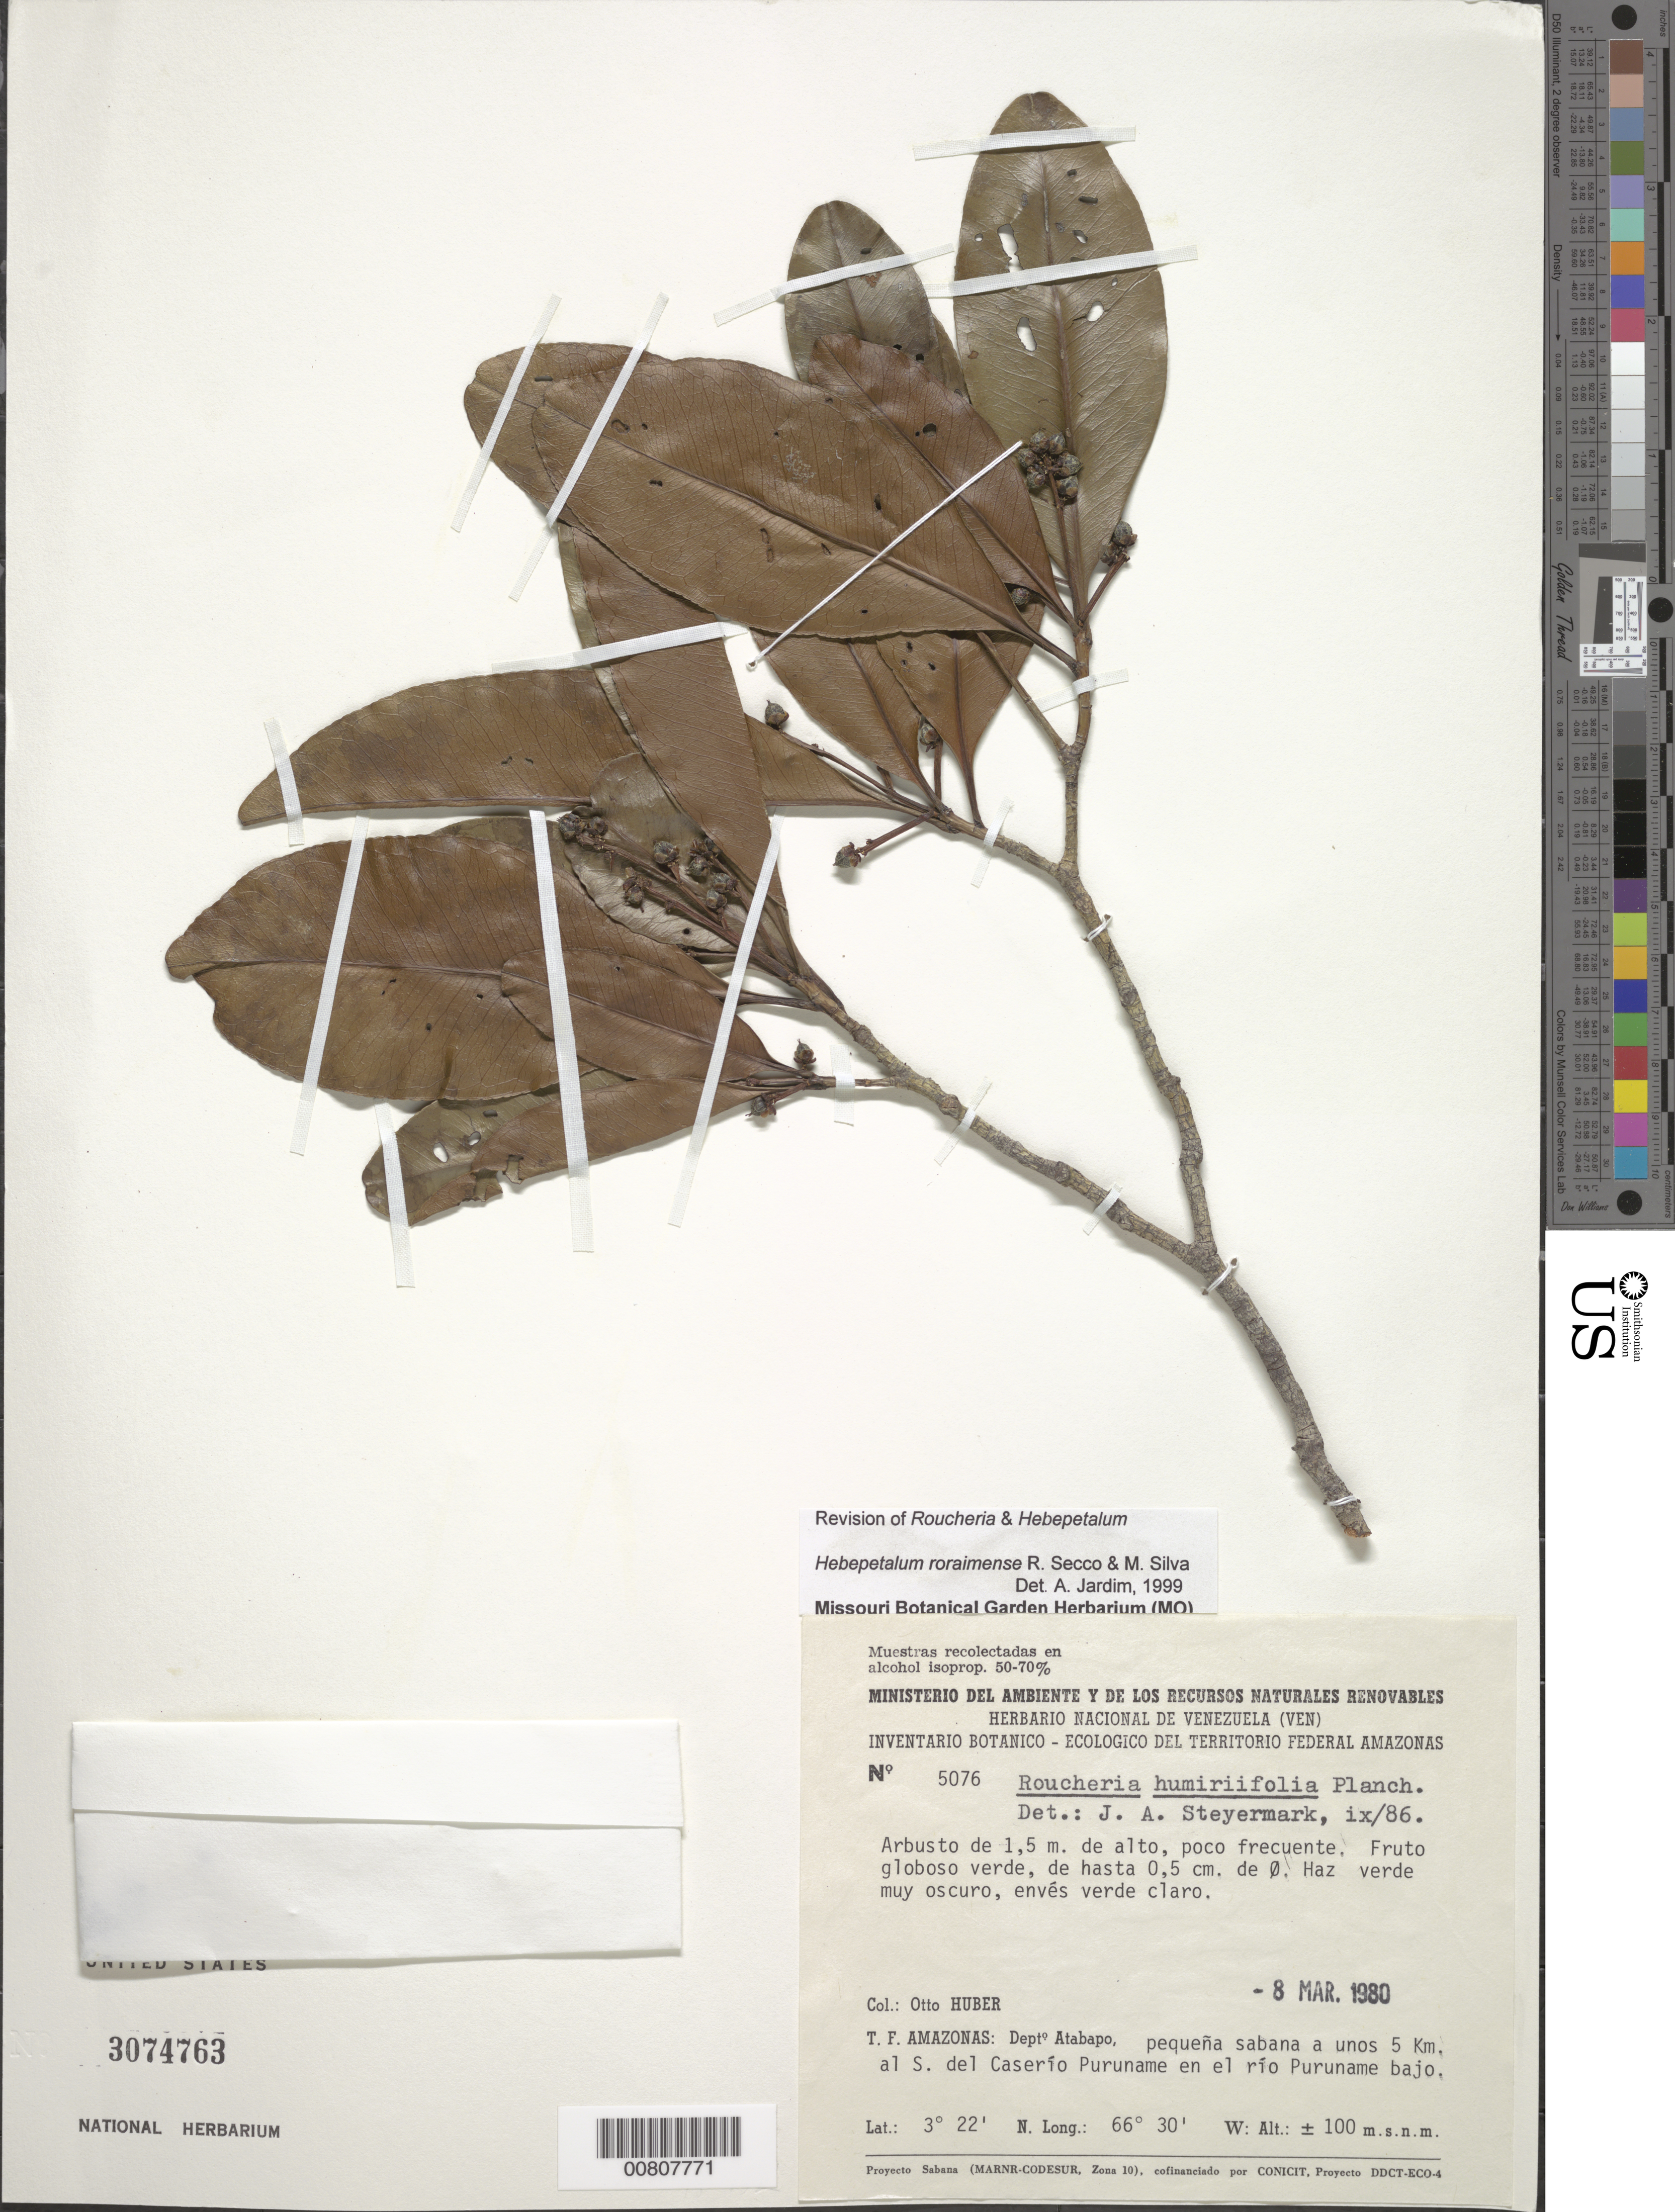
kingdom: Plantae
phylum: Tracheophyta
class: Magnoliopsida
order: Malpighiales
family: Linaceae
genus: Hebepetalum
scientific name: Hebepetalum roraimense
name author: Secco & S.M.B. Silva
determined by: Jardim, A.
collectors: O. Huber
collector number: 5076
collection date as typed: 8-Mar-80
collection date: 1980-03-08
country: Venezuela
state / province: Amazonas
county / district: Atabapo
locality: Caserío Puruname, a unos 5 km S, en el Río Purname bajo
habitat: Pequeña sabana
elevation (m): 100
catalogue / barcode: US 3074763